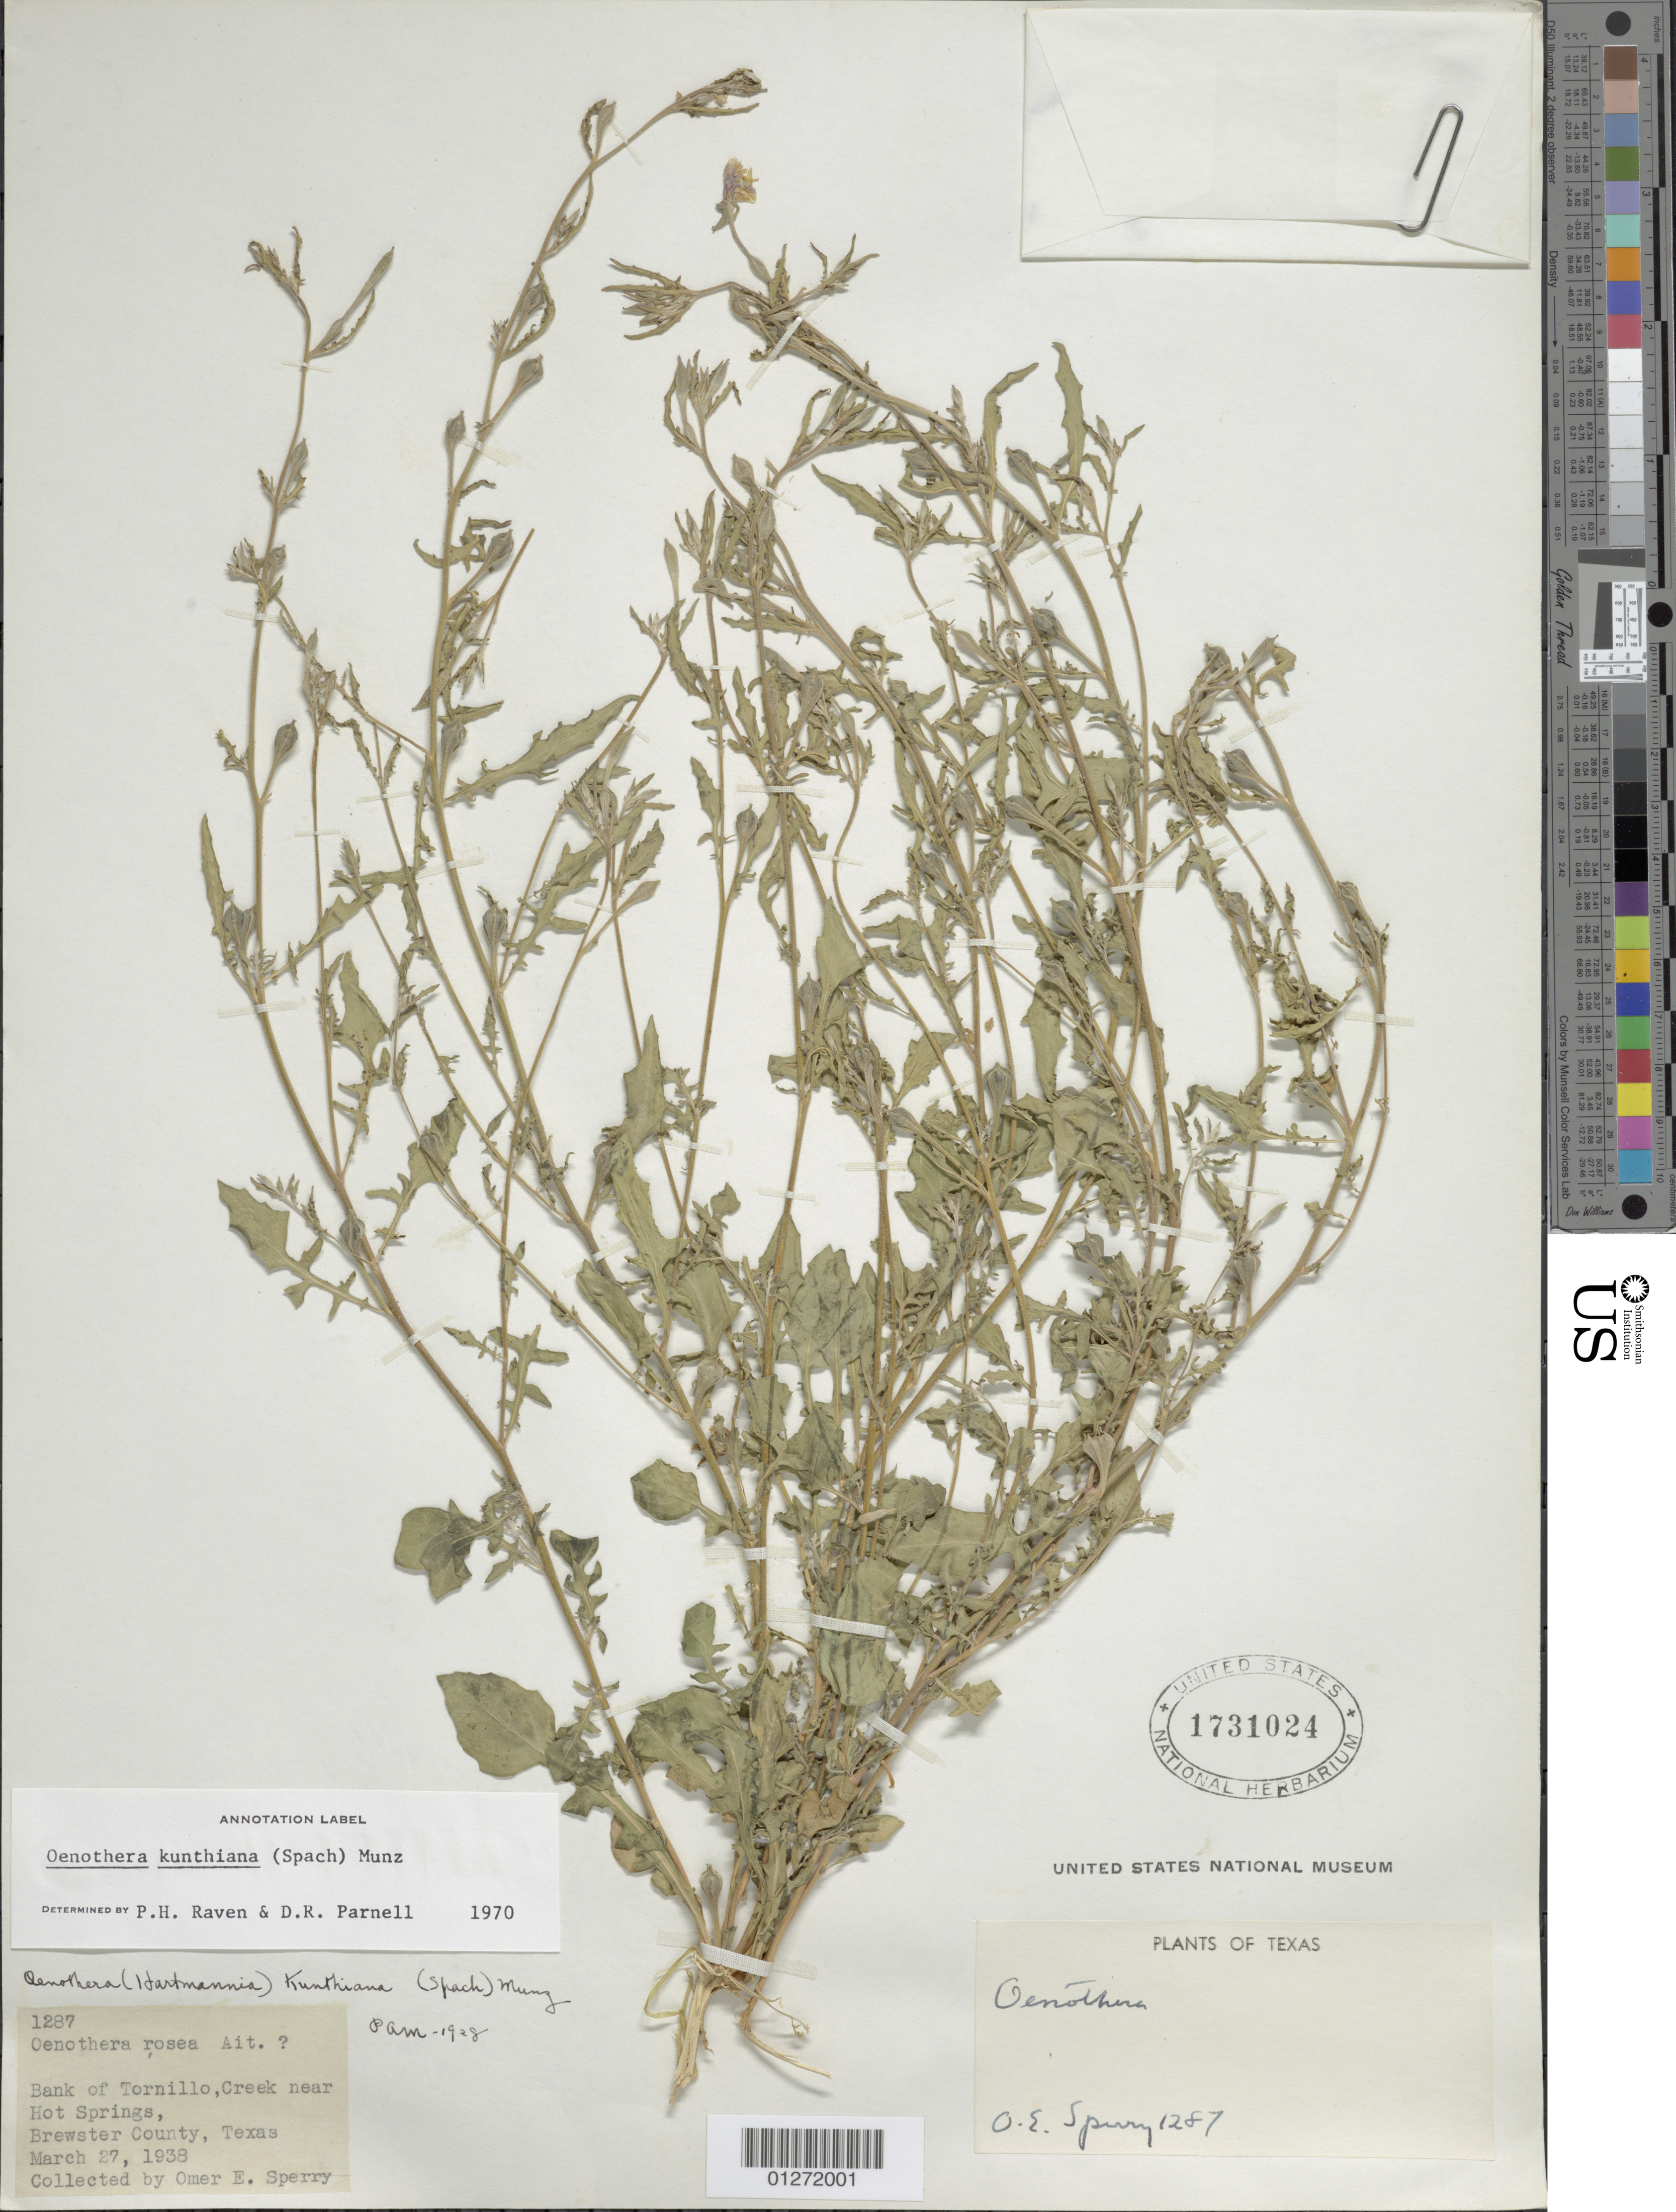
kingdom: Plantae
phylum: Tracheophyta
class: Magnoliopsida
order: Myrtales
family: Onagraceae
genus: Oenothera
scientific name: Oenothera kunthiana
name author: (Spach) Munz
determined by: Raven, P. H.; Parnell, D. R.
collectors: O. E. Sperry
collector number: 1287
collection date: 1939-03-27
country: United States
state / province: Texas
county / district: Brewster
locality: Along Tornillo Creek at Hot Springs.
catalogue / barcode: US 1731024